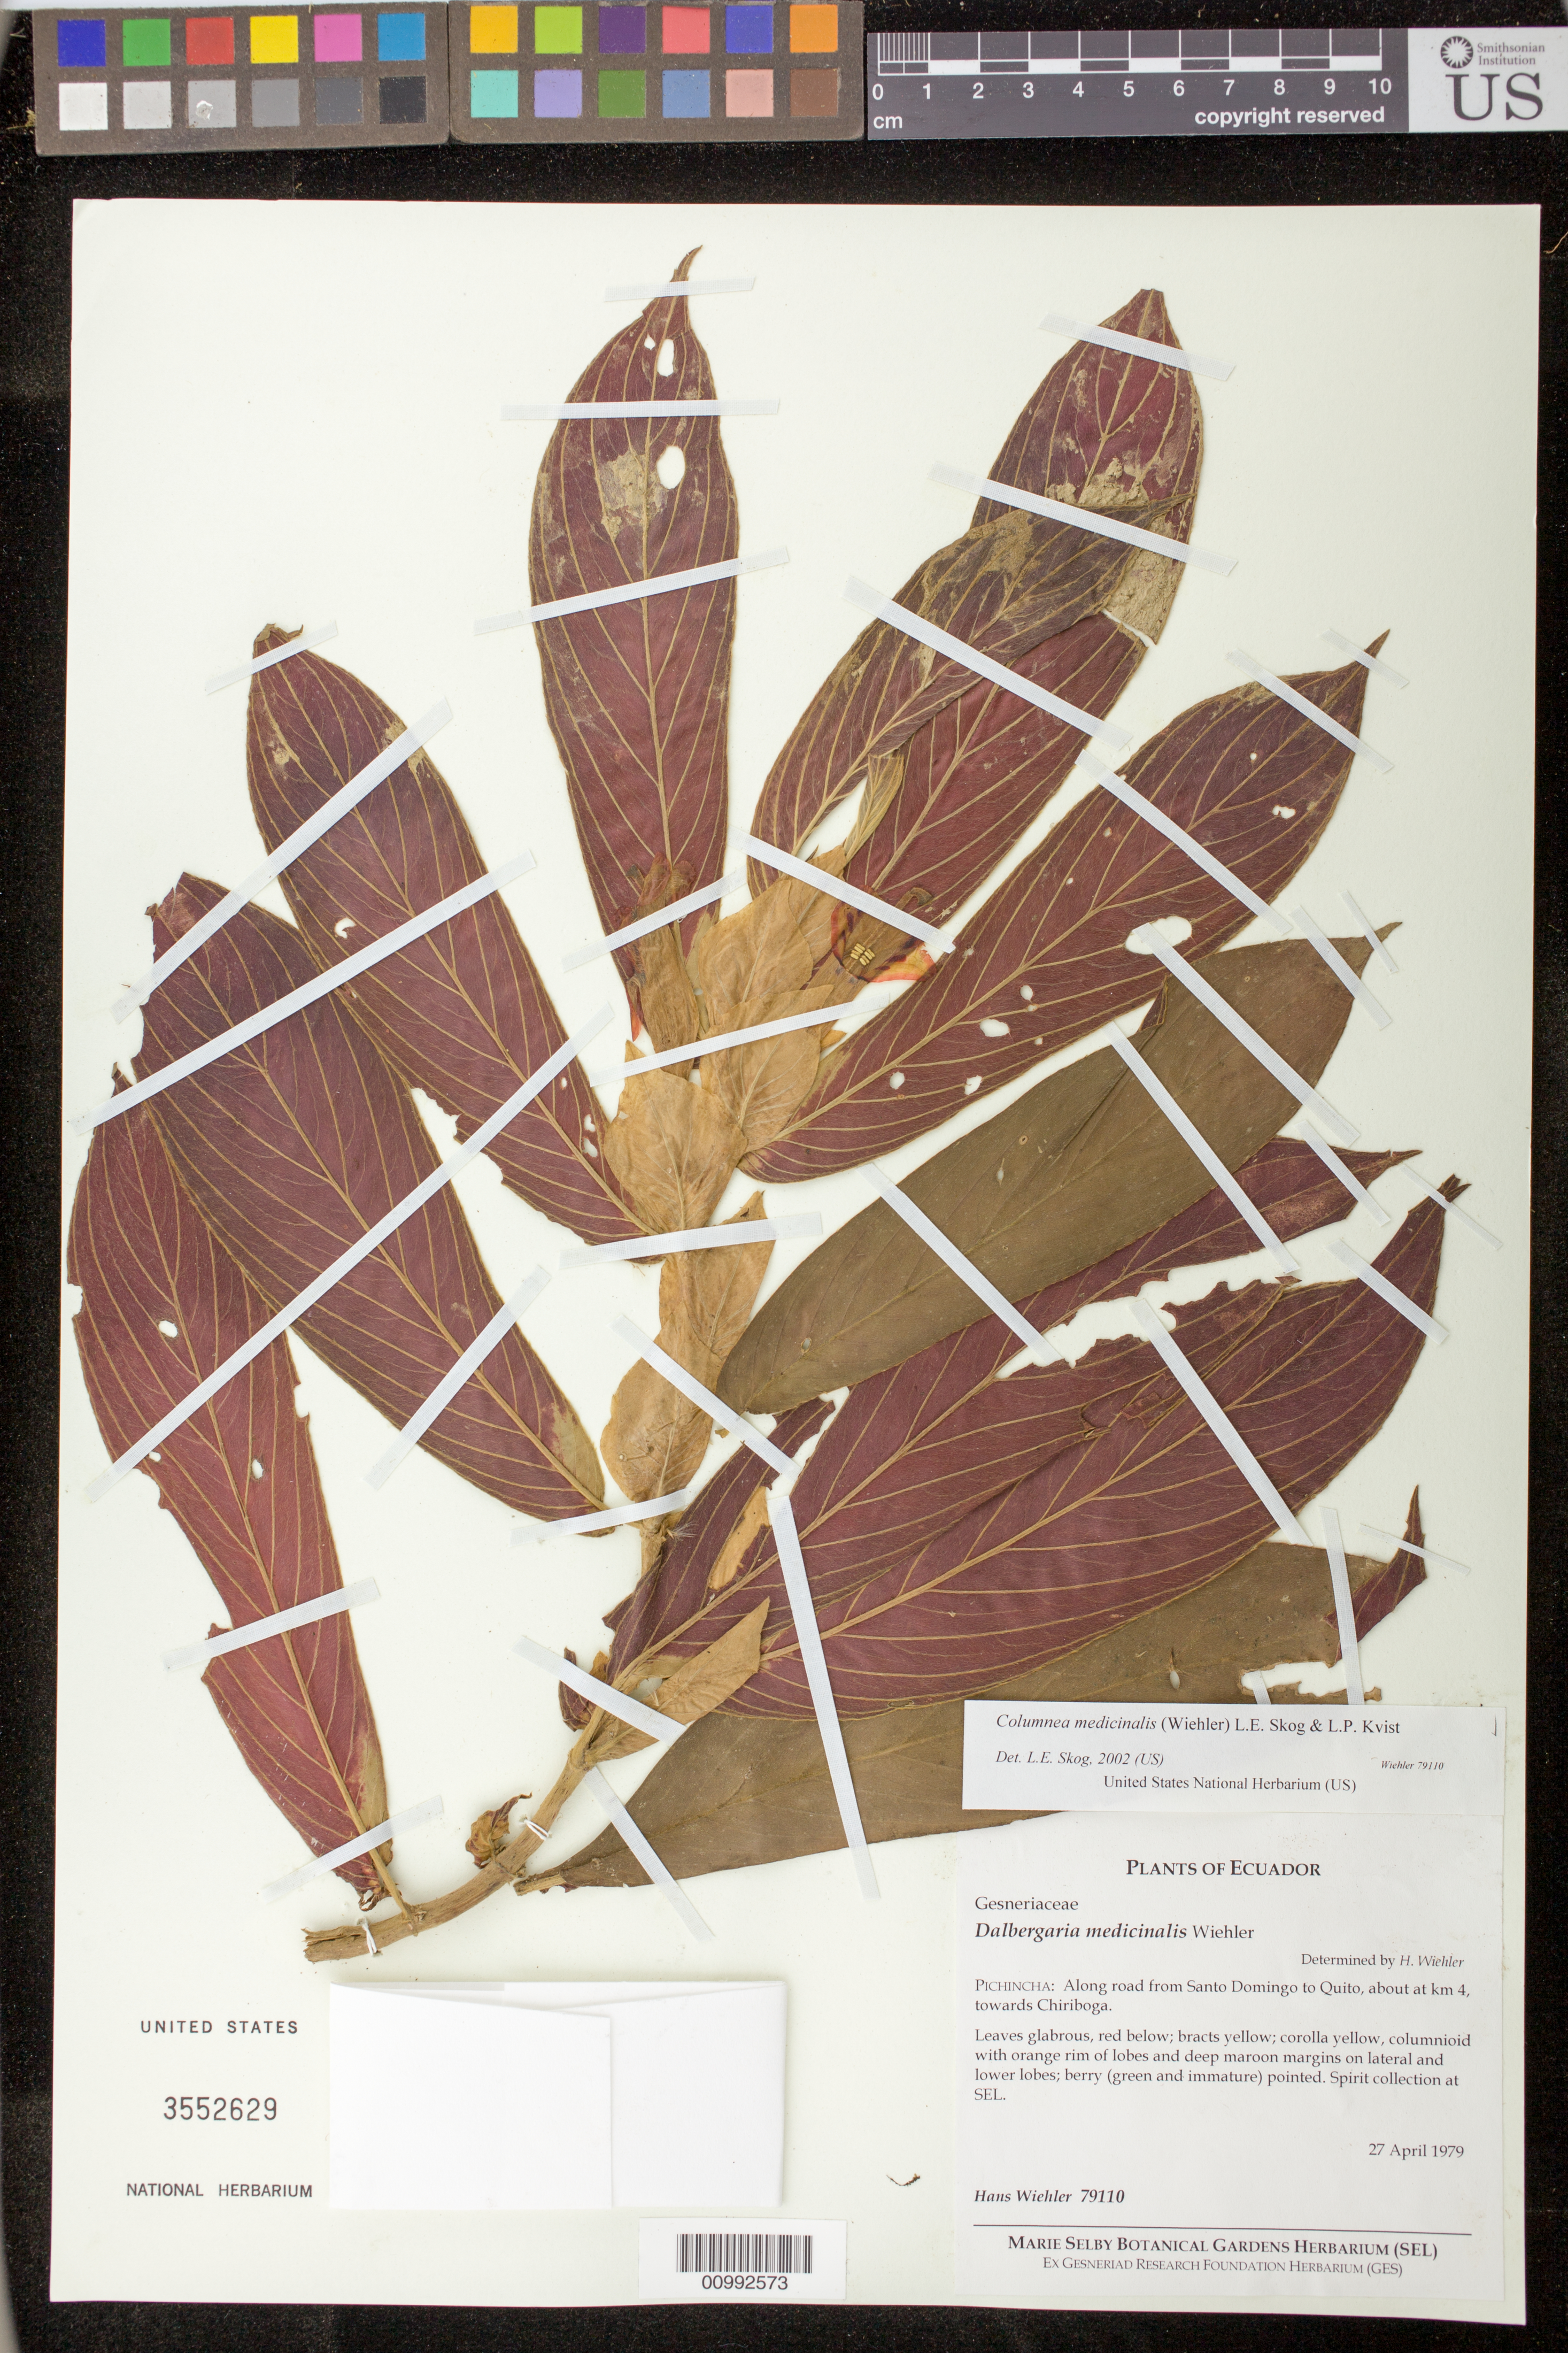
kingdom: Plantae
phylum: Tracheophyta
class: Magnoliopsida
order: Lamiales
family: Gesneriaceae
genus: Columnea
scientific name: Columnea medicinalis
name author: (Wiehler) L.E. Skog & L.P. Kvist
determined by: Skog, Laurence E.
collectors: H. J. Wiehler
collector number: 79110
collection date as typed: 27 Apr 1979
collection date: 1979-04-27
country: Ecuador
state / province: Pichincha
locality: Pichincha: along road from Santo Domingo to Quito, about at km 4, towards Chiriboga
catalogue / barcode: US 3552629